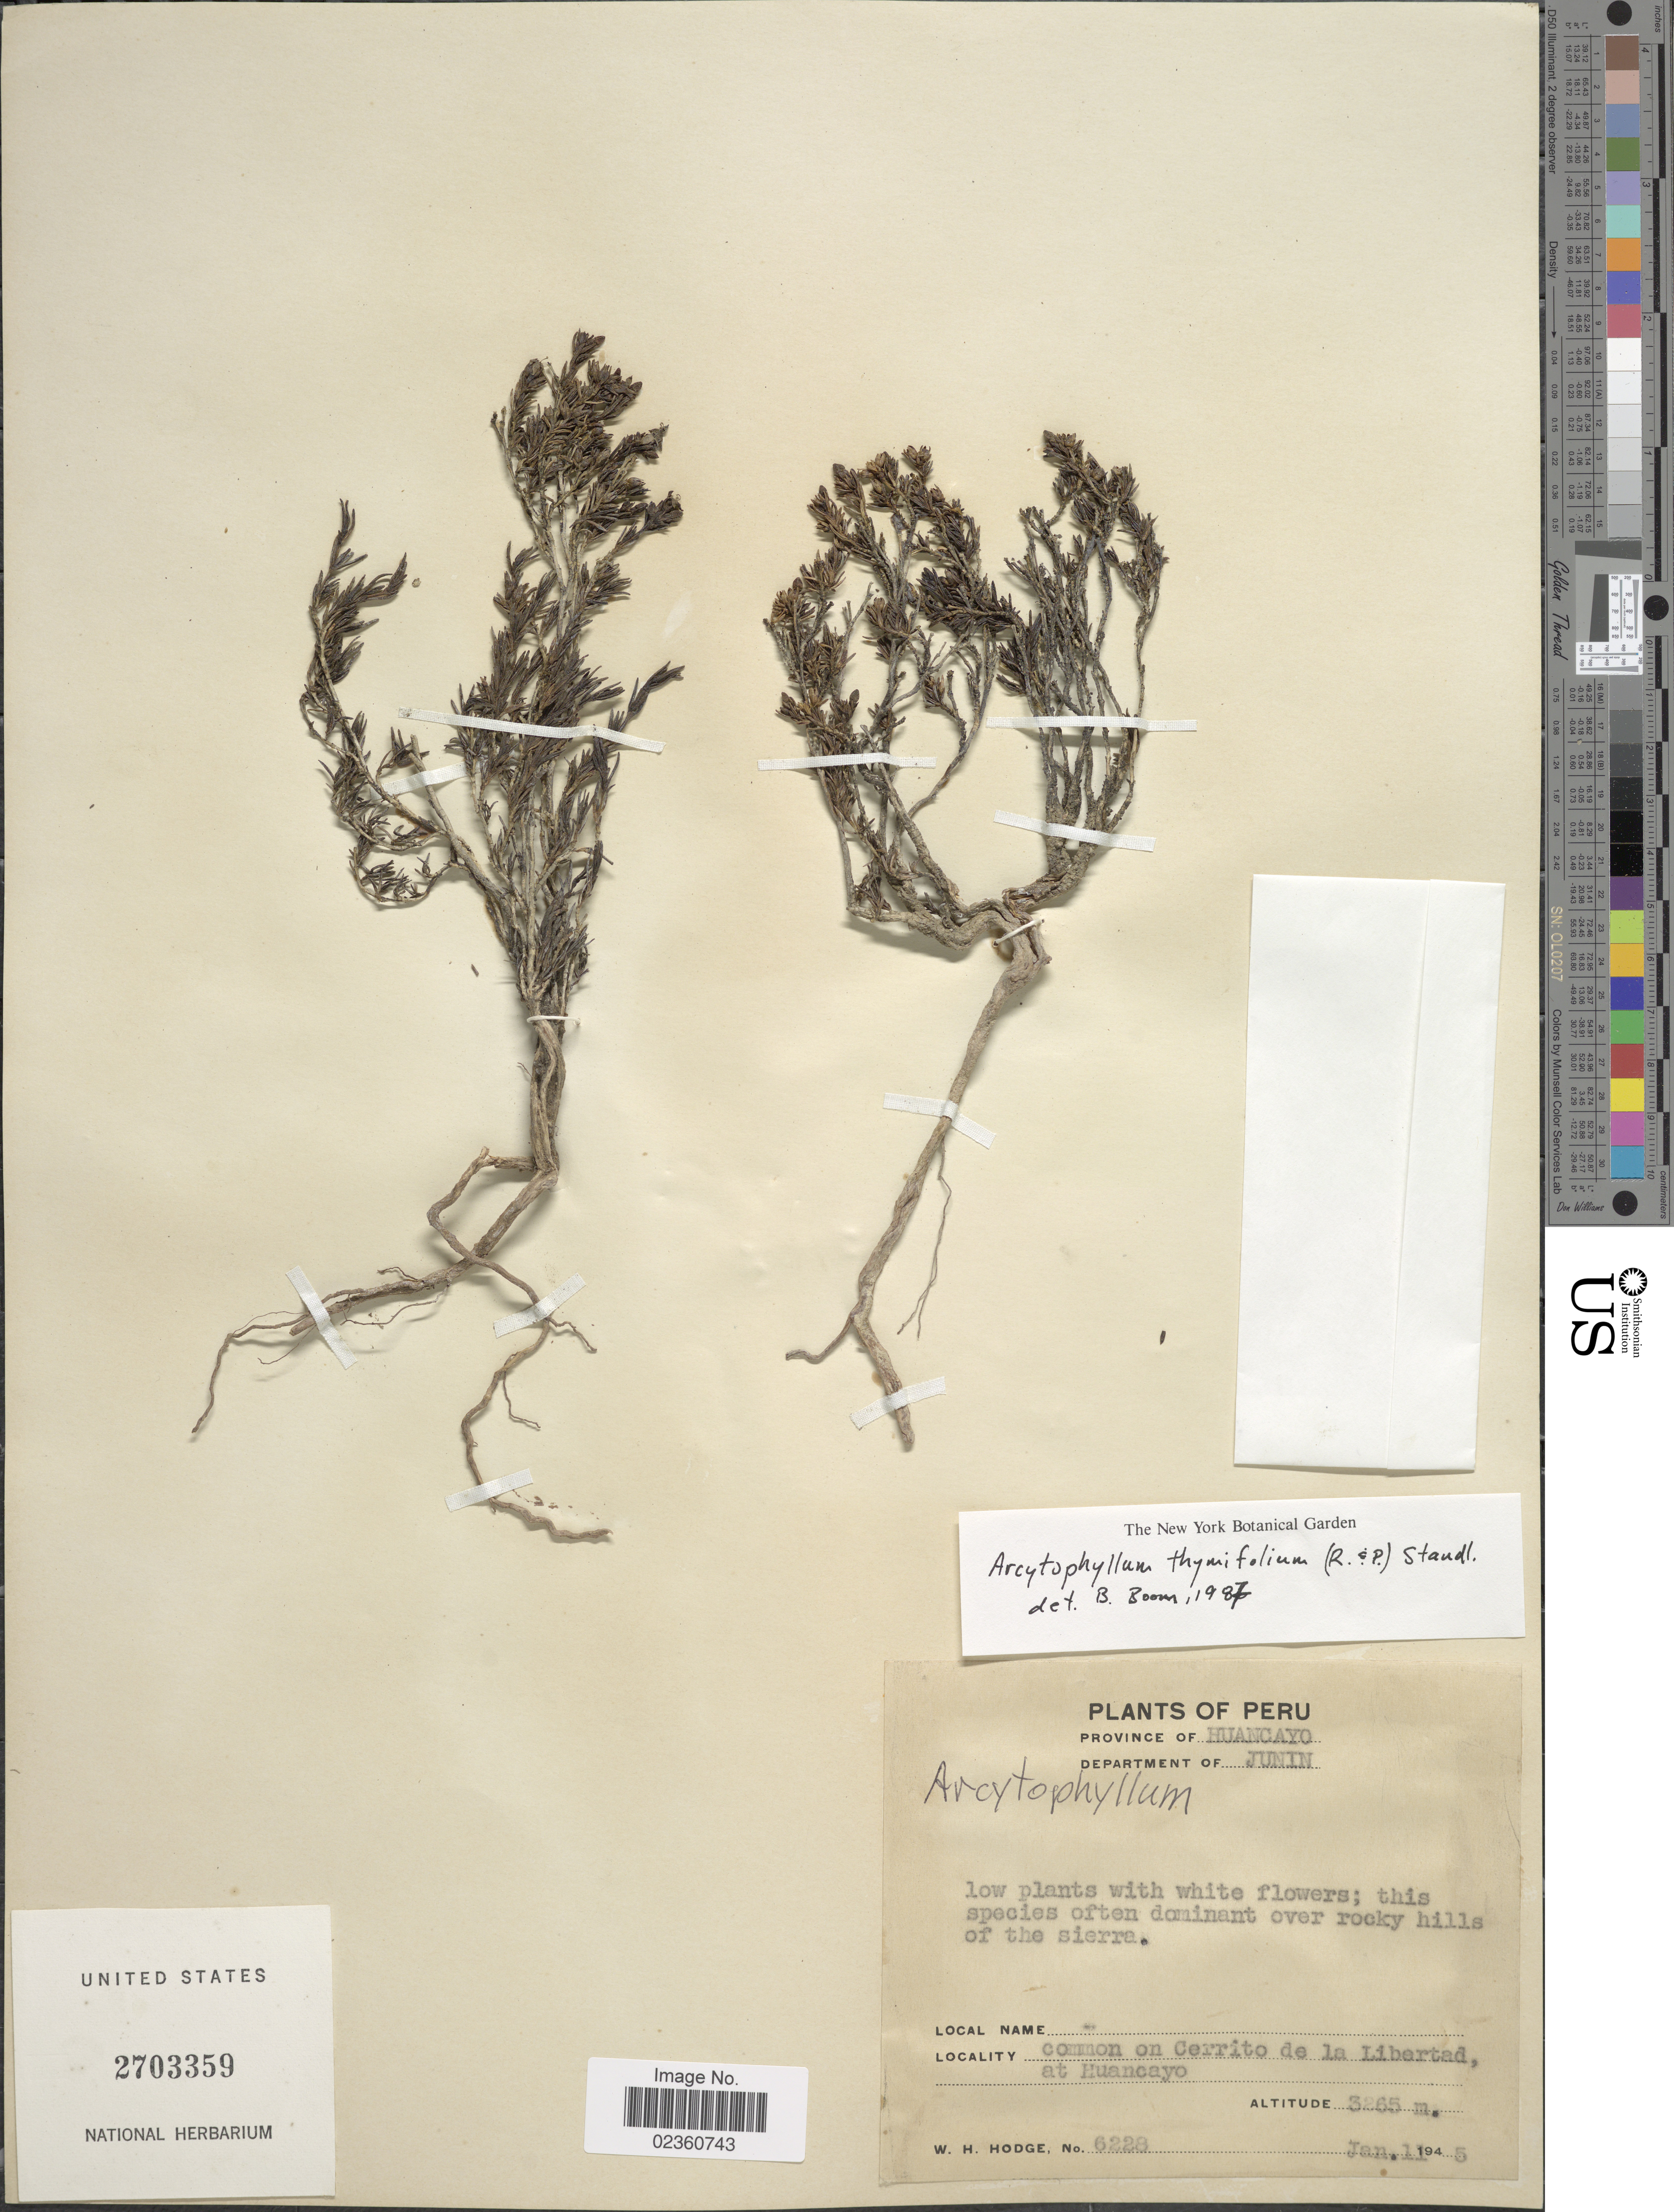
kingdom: Plantae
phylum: Tracheophyta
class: Magnoliopsida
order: Gentianales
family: Rubiaceae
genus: Arcytophyllum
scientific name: Arcytophyllum thymifolium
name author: (Ruiz & Pav.) Standl.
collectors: W. Hodge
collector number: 6228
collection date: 1945-01-11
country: Peru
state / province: Junín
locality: Province of Huancayo, common on Cerrito de la Libertad at Huancayo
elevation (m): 3265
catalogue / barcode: US 2703359